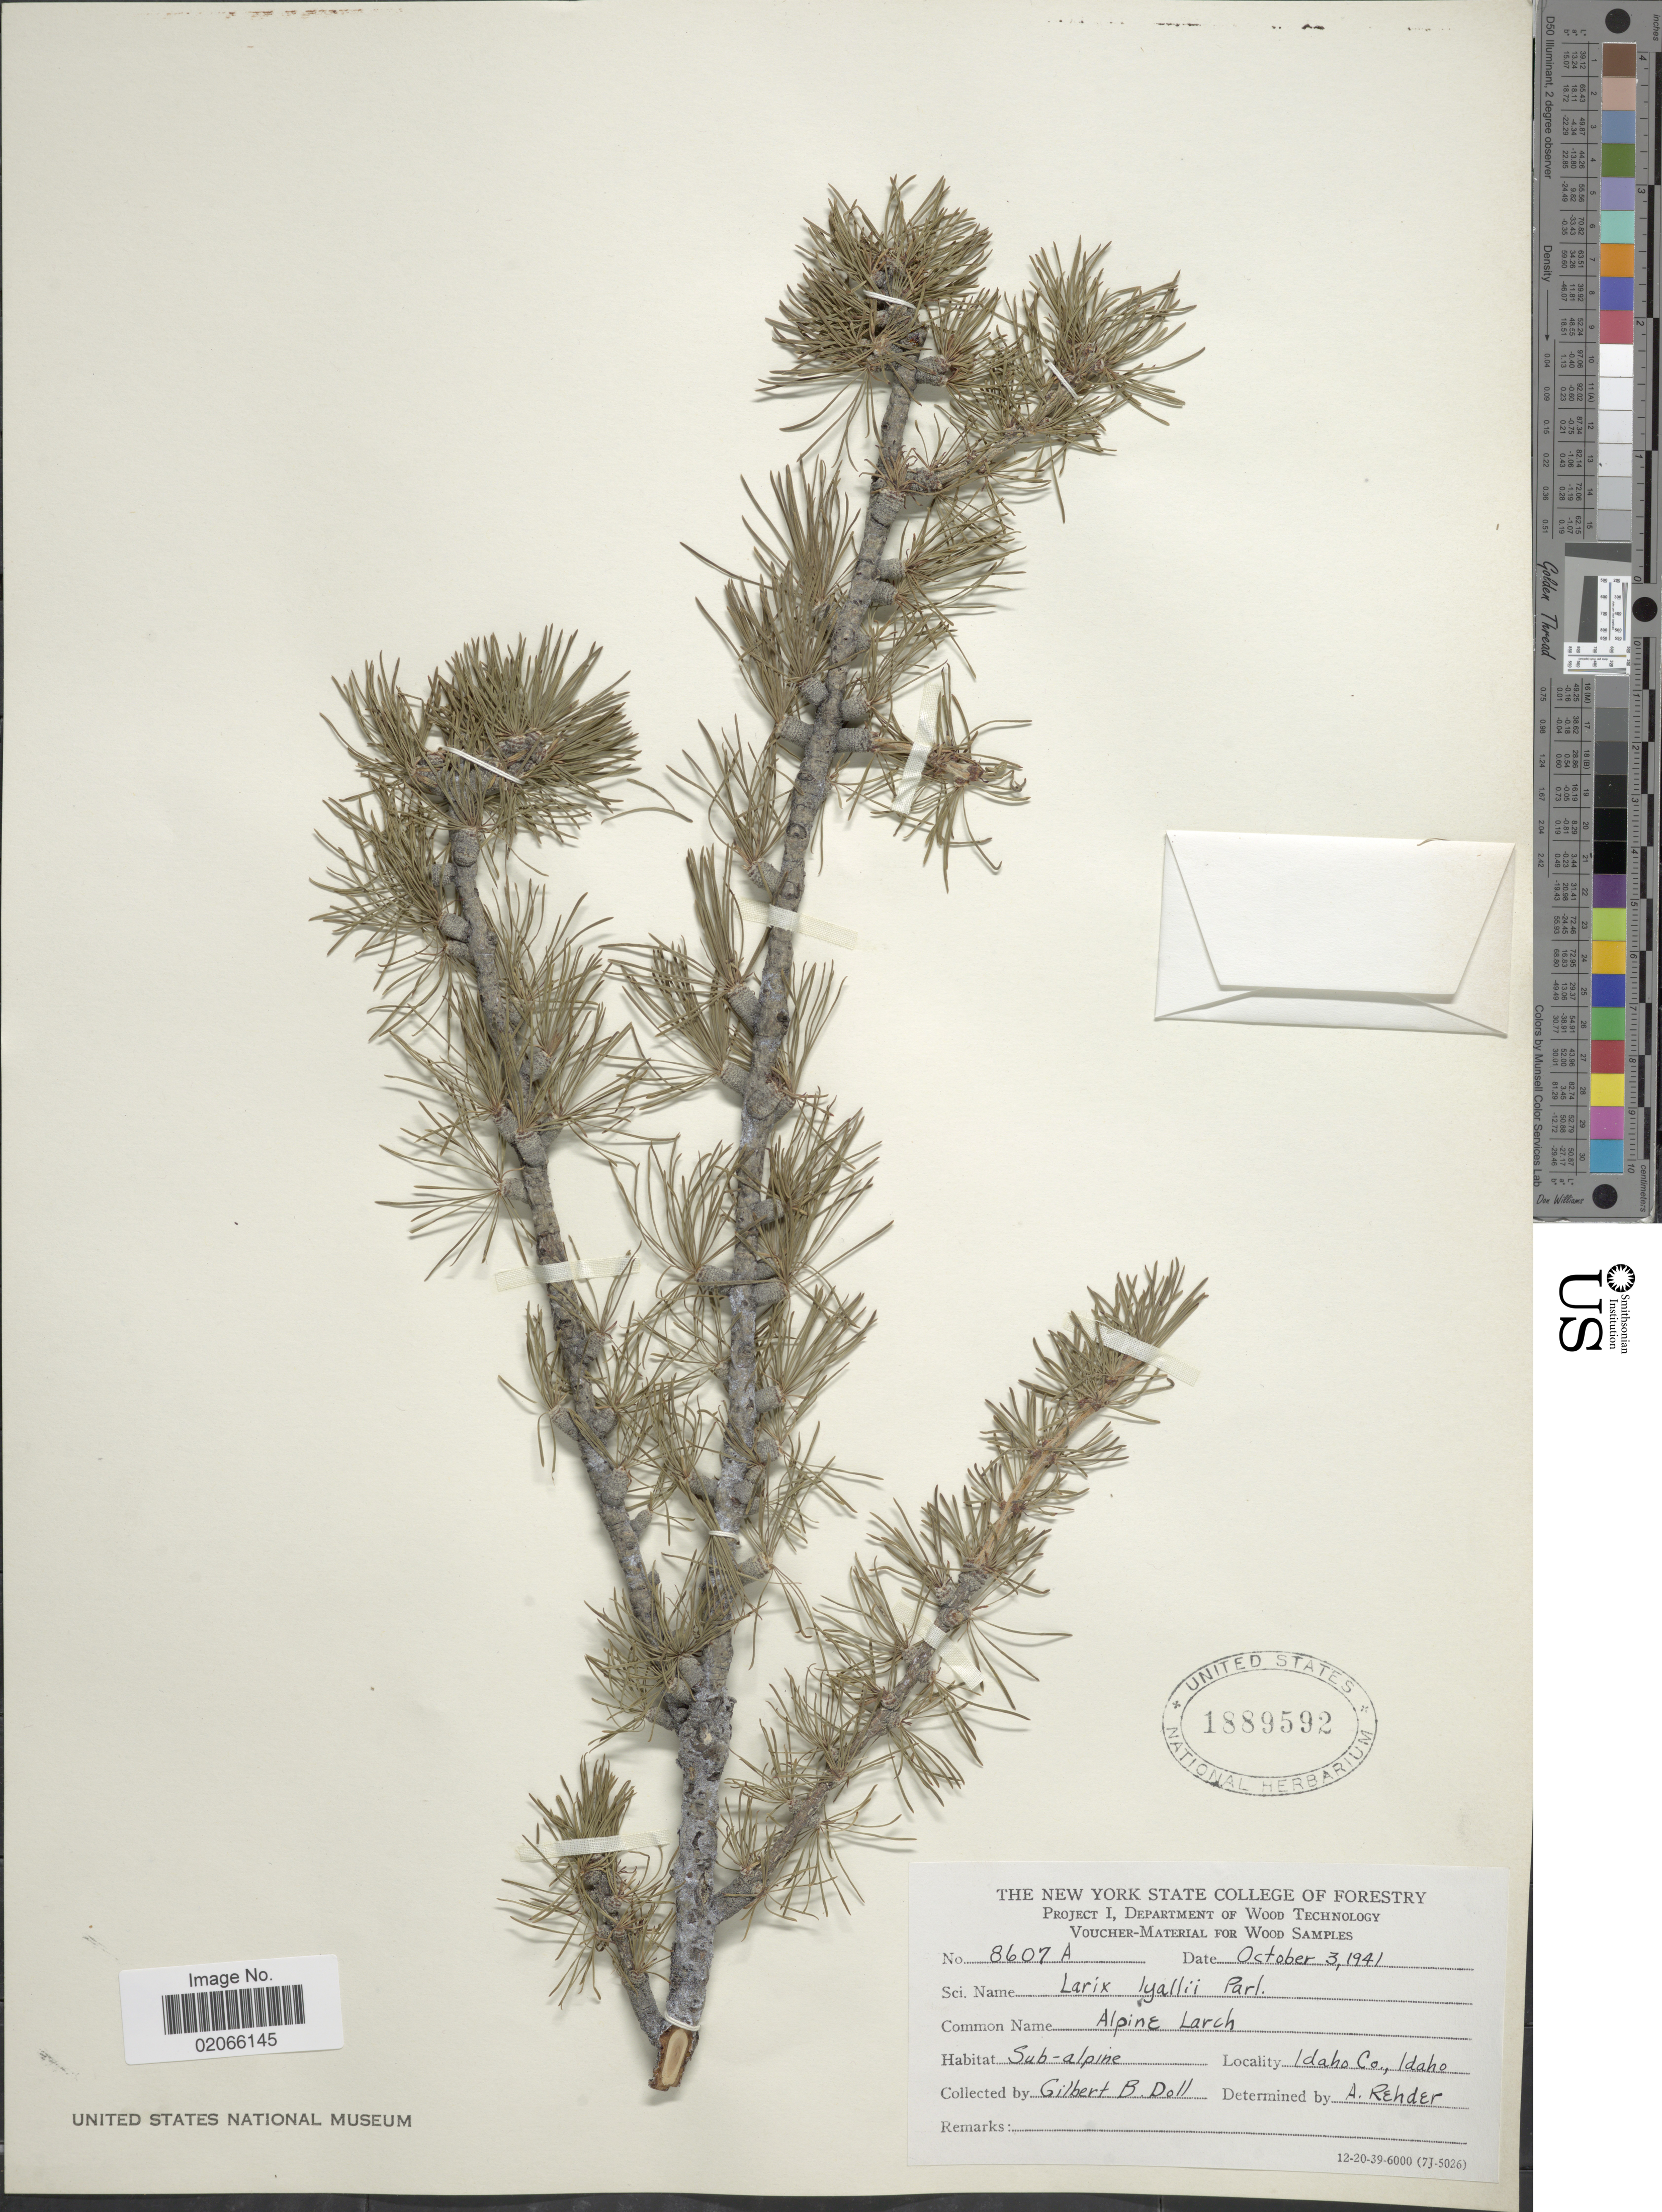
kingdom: Plantae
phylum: Tracheophyta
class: Pinopsida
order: Pinales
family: Pinaceae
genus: Larix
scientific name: Larix lyallii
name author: Parl.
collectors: G. Doll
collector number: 8607A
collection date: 1941-10-03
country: United States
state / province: Idaho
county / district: Idaho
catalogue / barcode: US 1889592